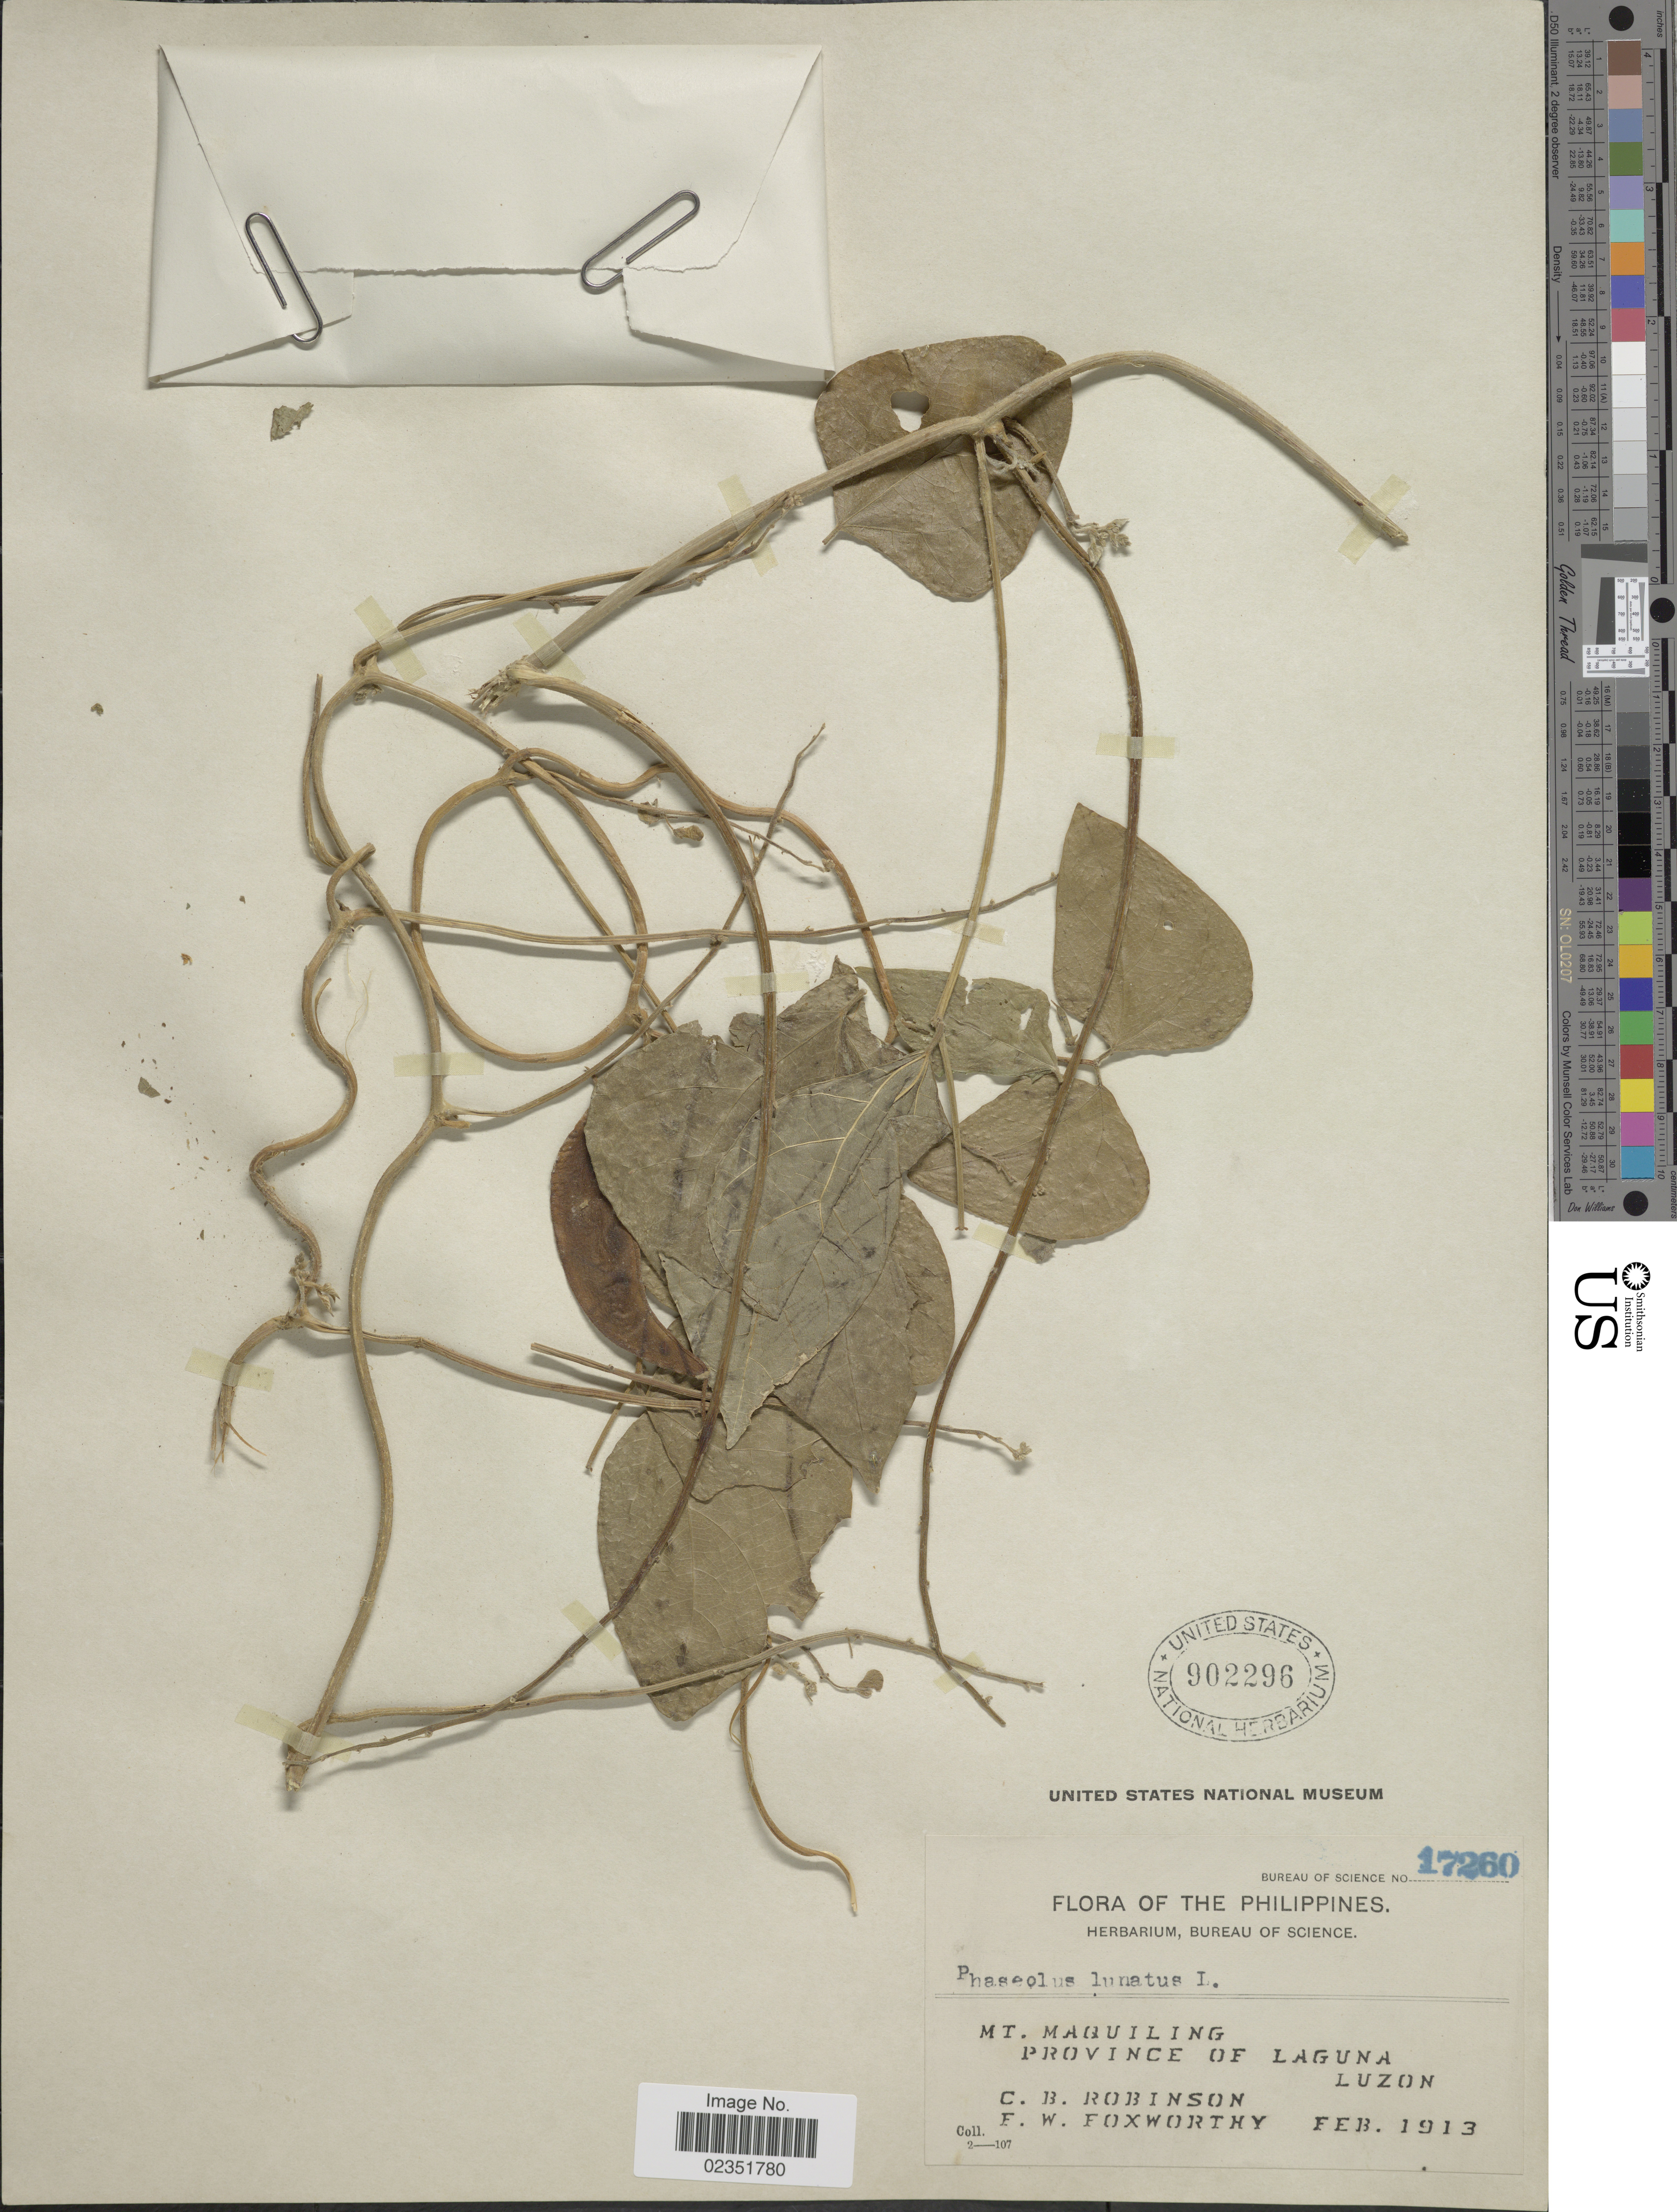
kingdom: Plantae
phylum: Tracheophyta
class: Magnoliopsida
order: Fabales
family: Fabaceae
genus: Phaseolus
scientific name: Phaseolus lunatus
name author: L.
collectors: C. Robinson & F. W. Foxworthy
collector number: Bureau of Science 17260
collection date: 1913-02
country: Philippines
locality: Mt Maquiling, Province of Laguna, Luzon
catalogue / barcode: US 902296